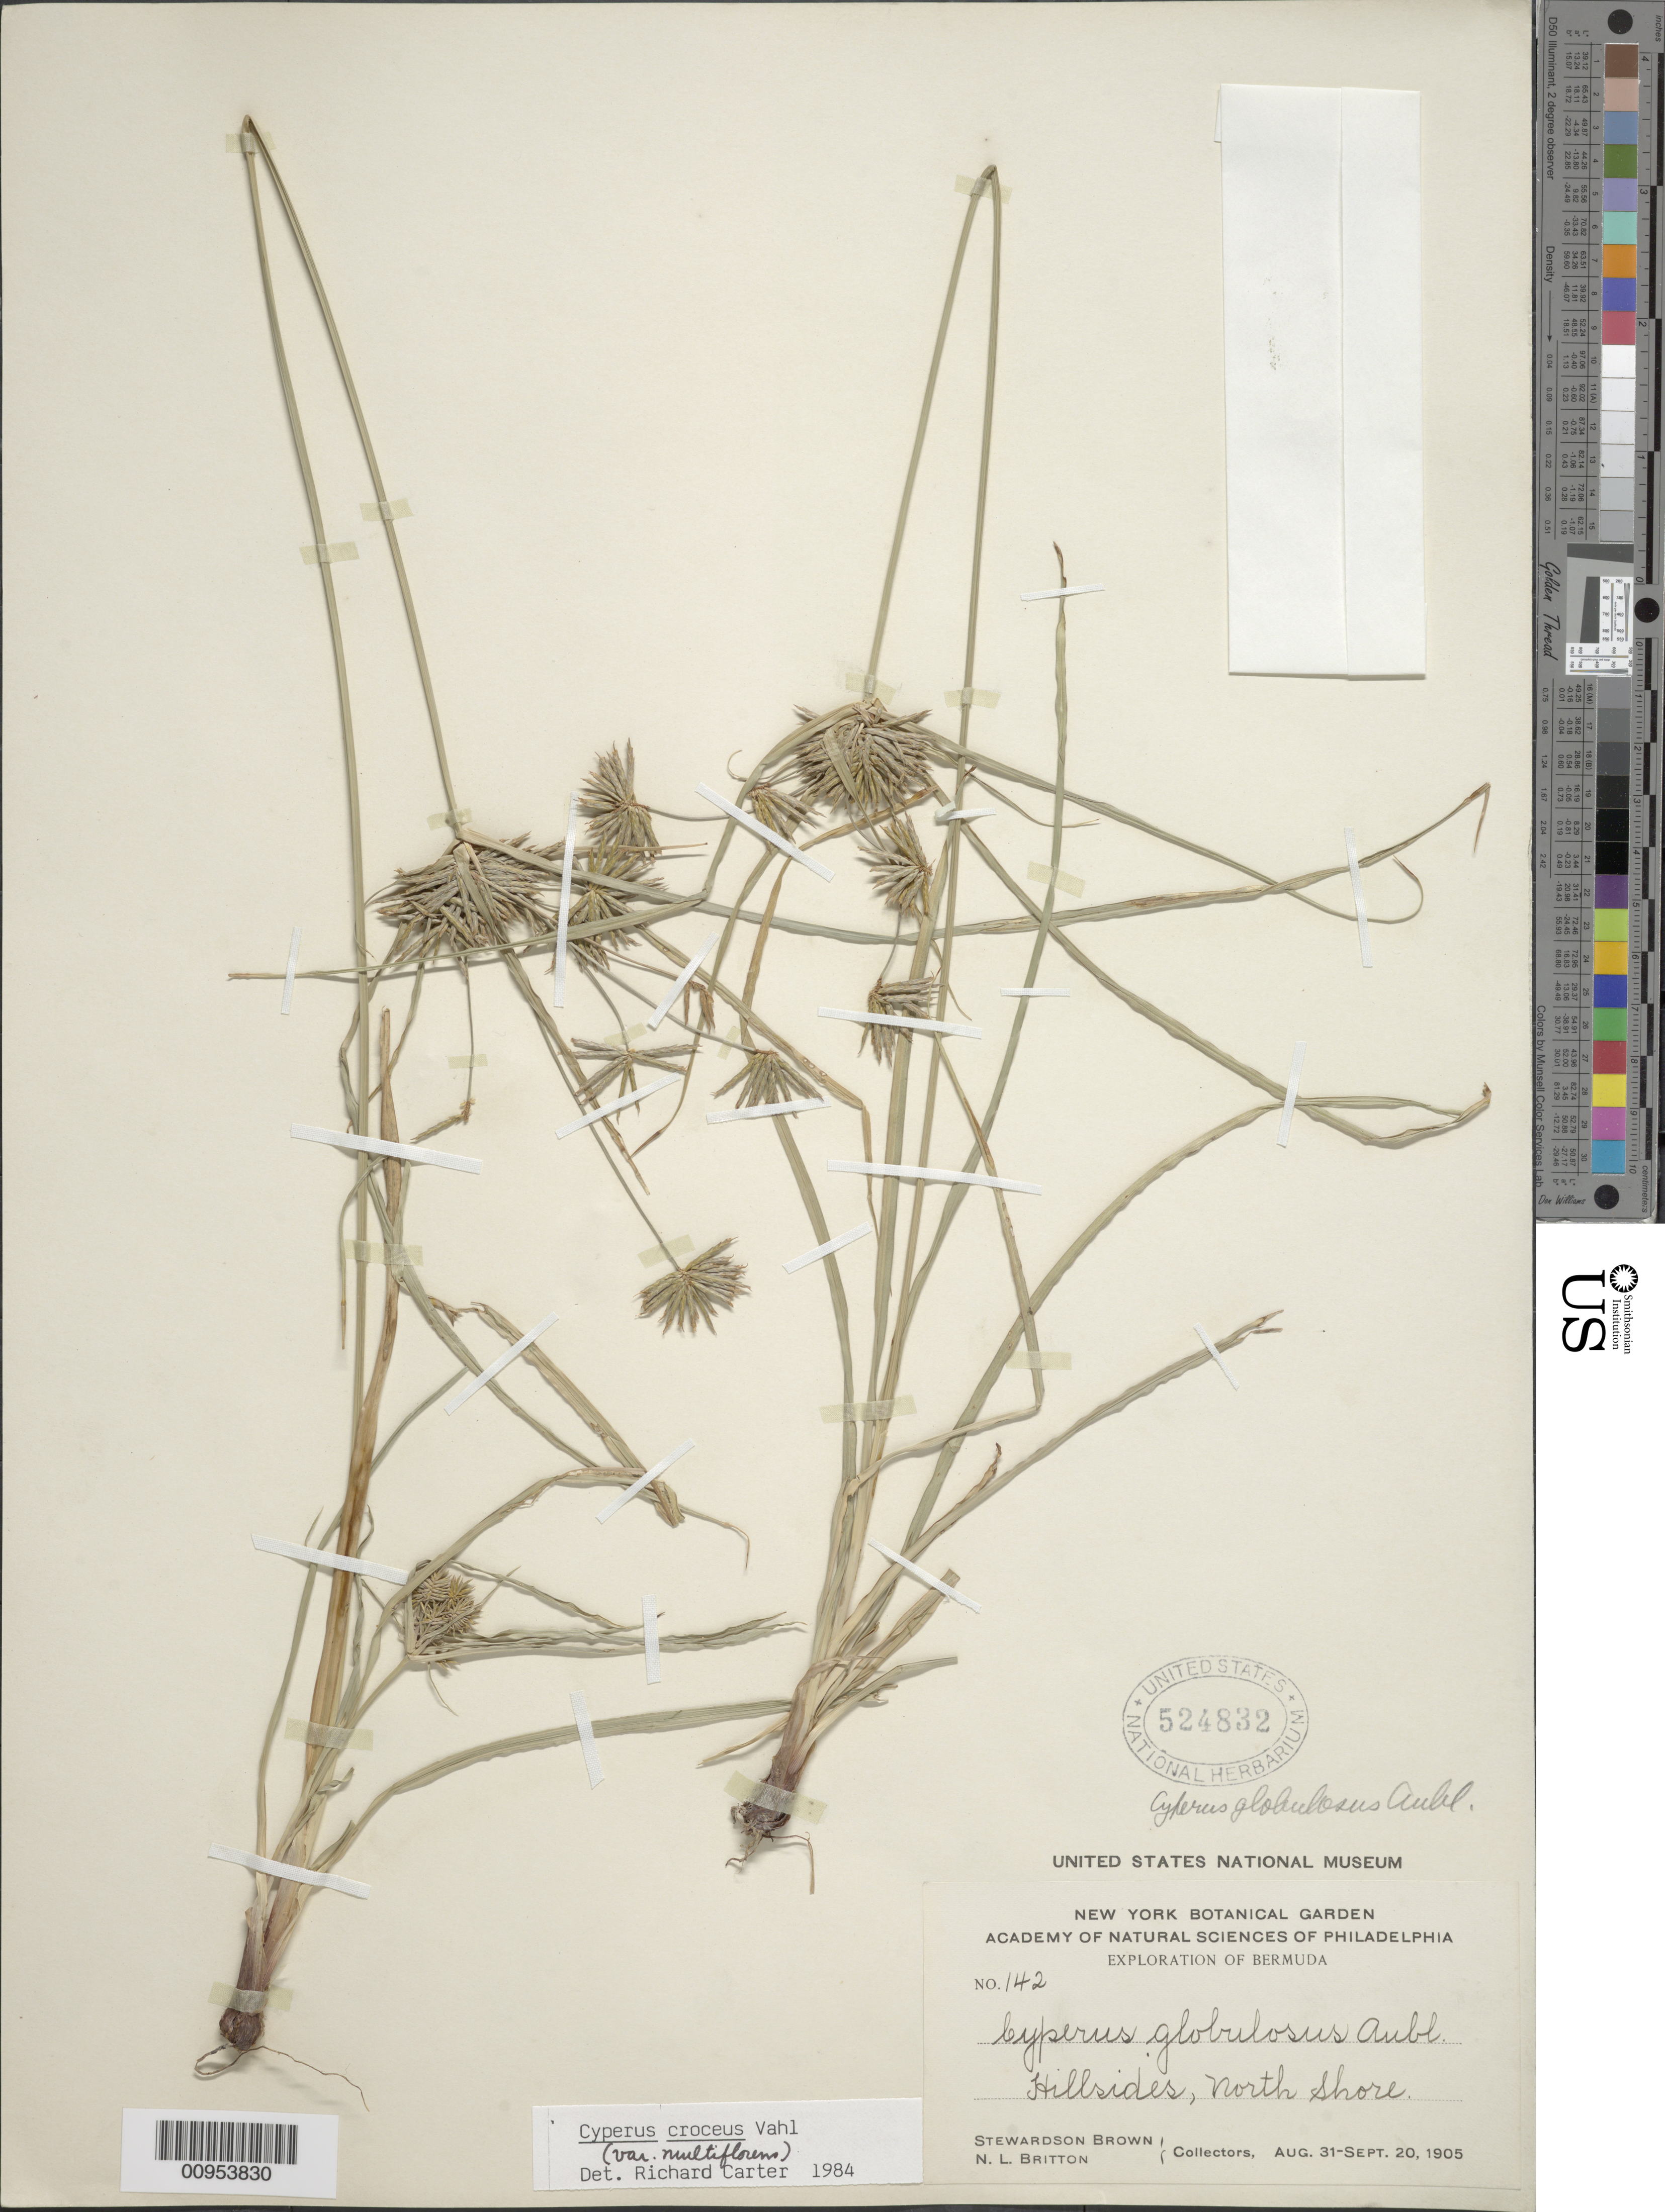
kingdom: Plantae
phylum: Tracheophyta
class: Liliopsida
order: Poales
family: Cyperaceae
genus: Cyperus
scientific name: Cyperus croceus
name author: Vahl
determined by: Carter, R.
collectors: S. Brown & N. Britton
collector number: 142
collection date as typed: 31 Aug 1905 to 20 Sep 1905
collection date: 1905-08-31/1905-09-20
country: Bermuda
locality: hillsides, North Shore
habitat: Hillsides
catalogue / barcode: US 524832